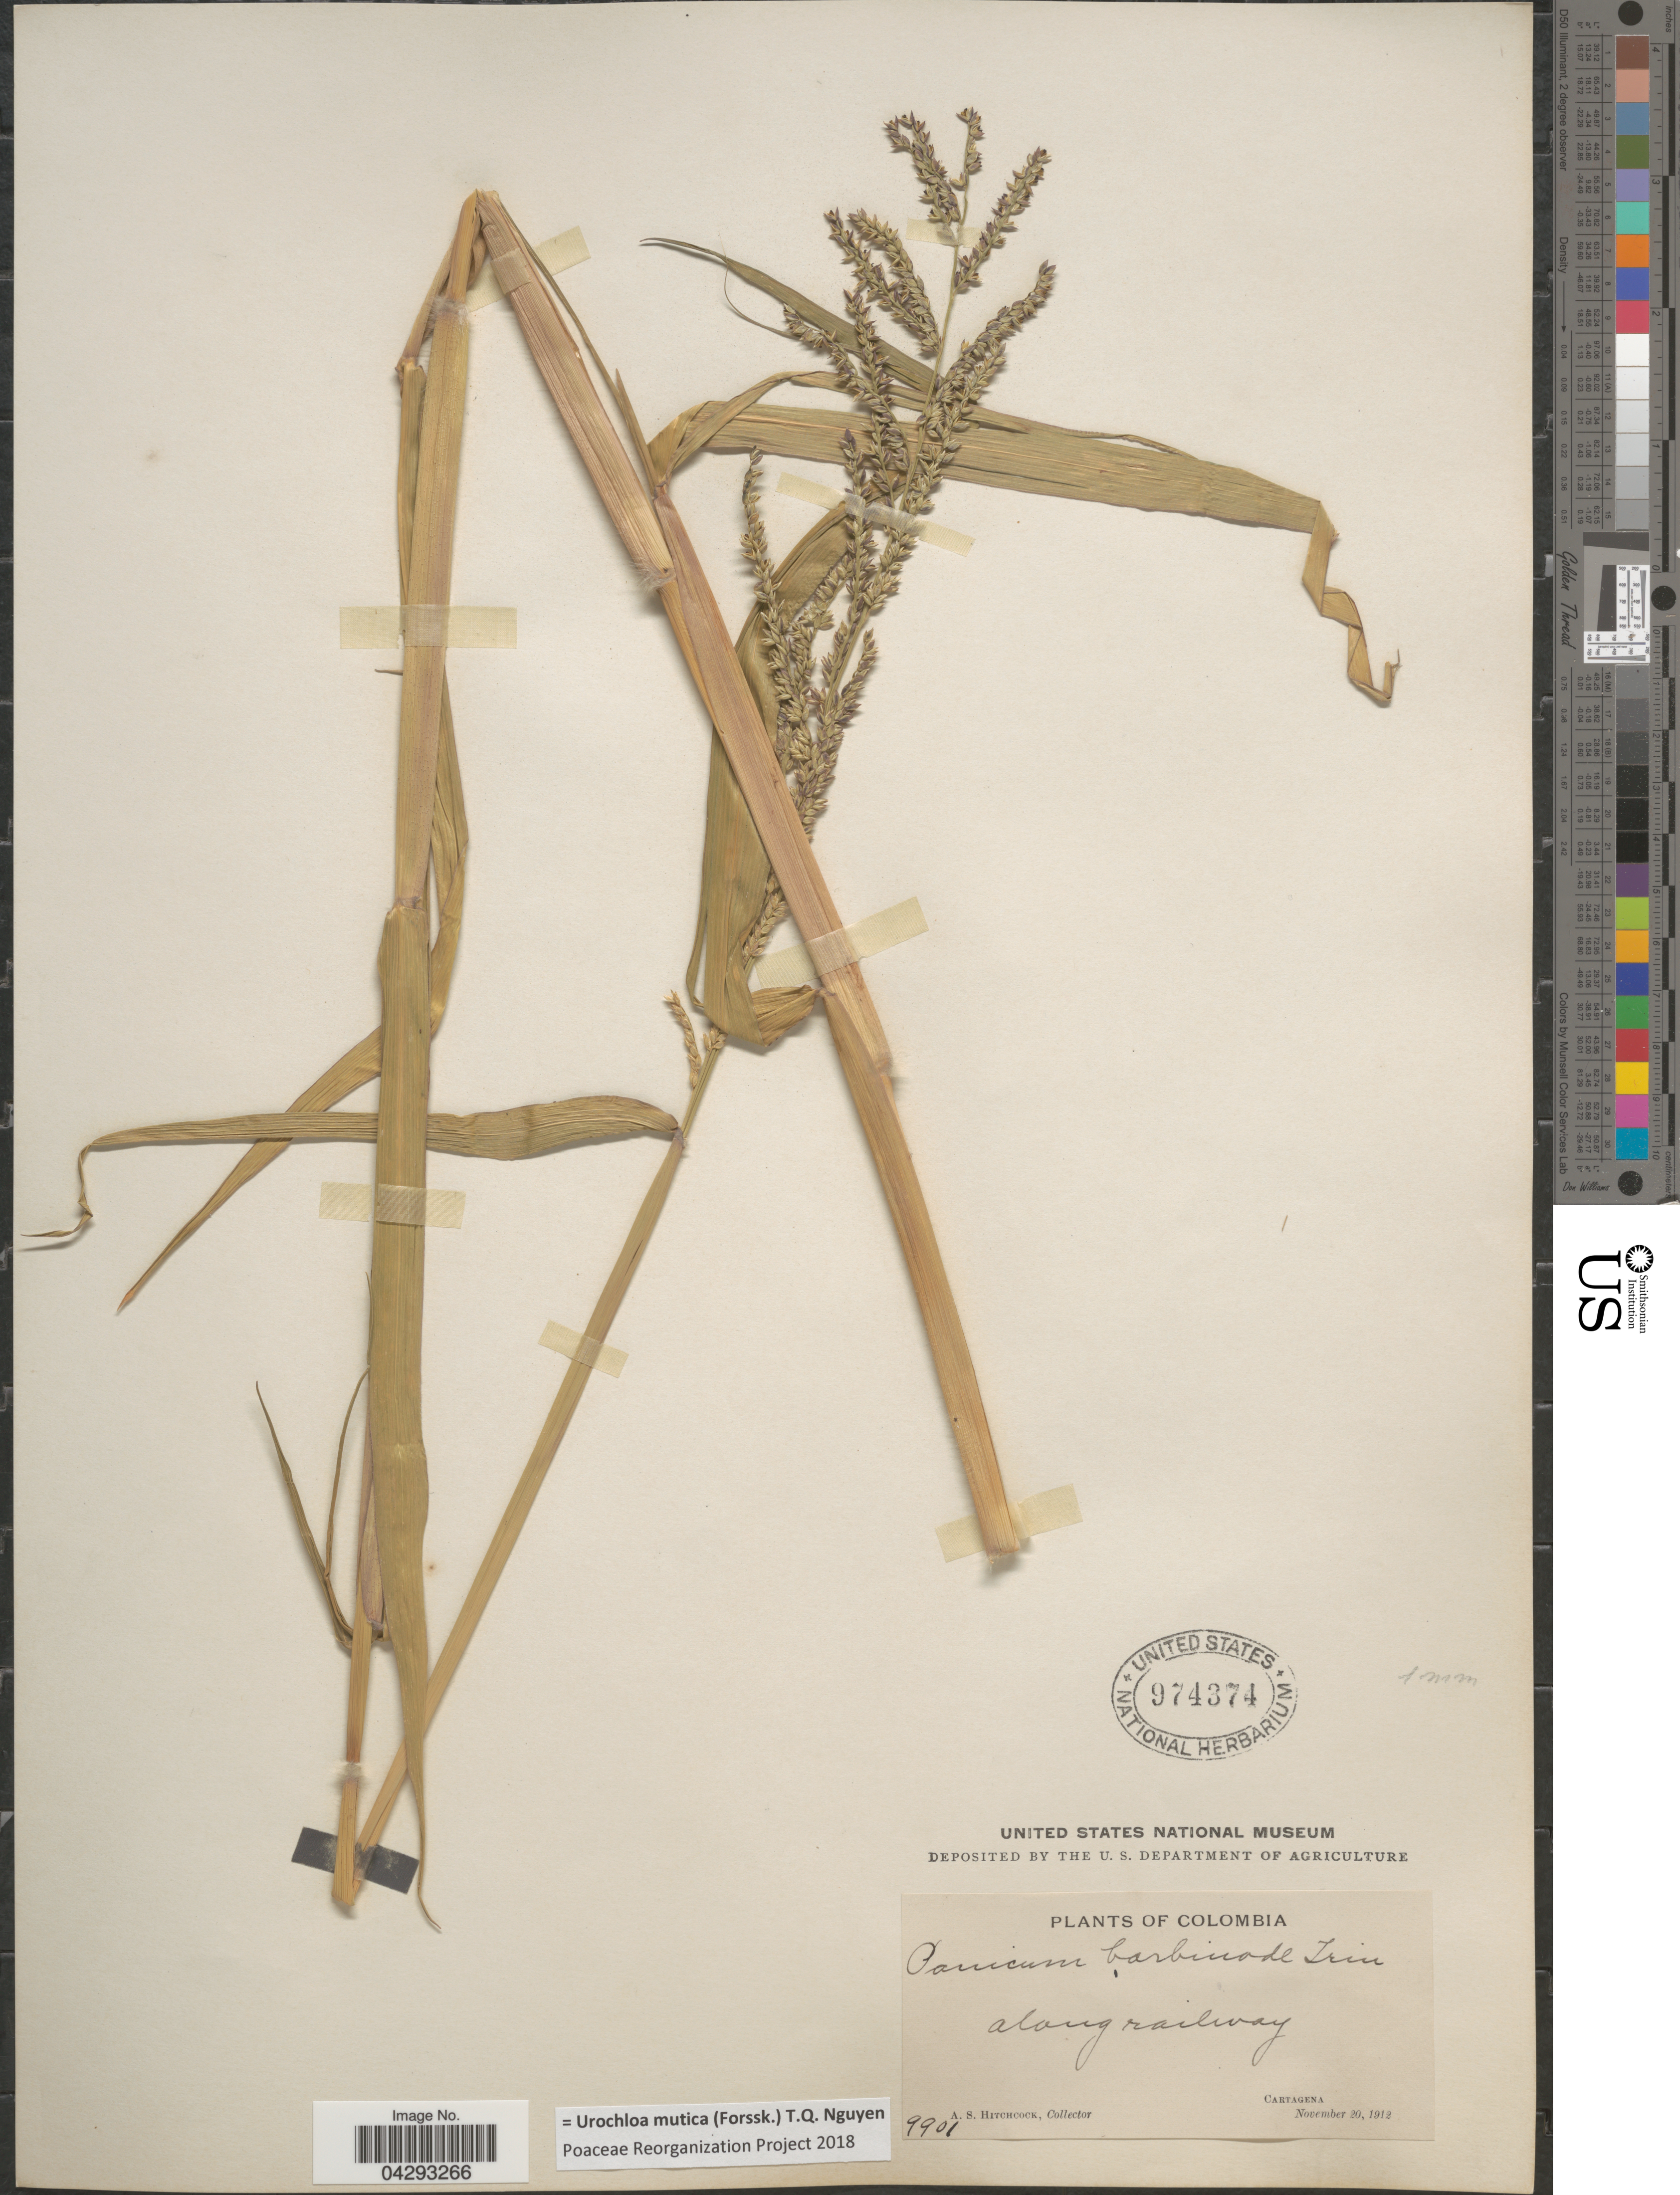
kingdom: Plantae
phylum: Tracheophyta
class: Liliopsida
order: Poales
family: Poaceae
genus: Urochloa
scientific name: Urochloa mutica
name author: (Forssk.) T.Q. Nguyen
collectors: A. S. Hitchcock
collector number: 9901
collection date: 1912-11-20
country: Colombia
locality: Along railway. Cartagena.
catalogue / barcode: US 974374